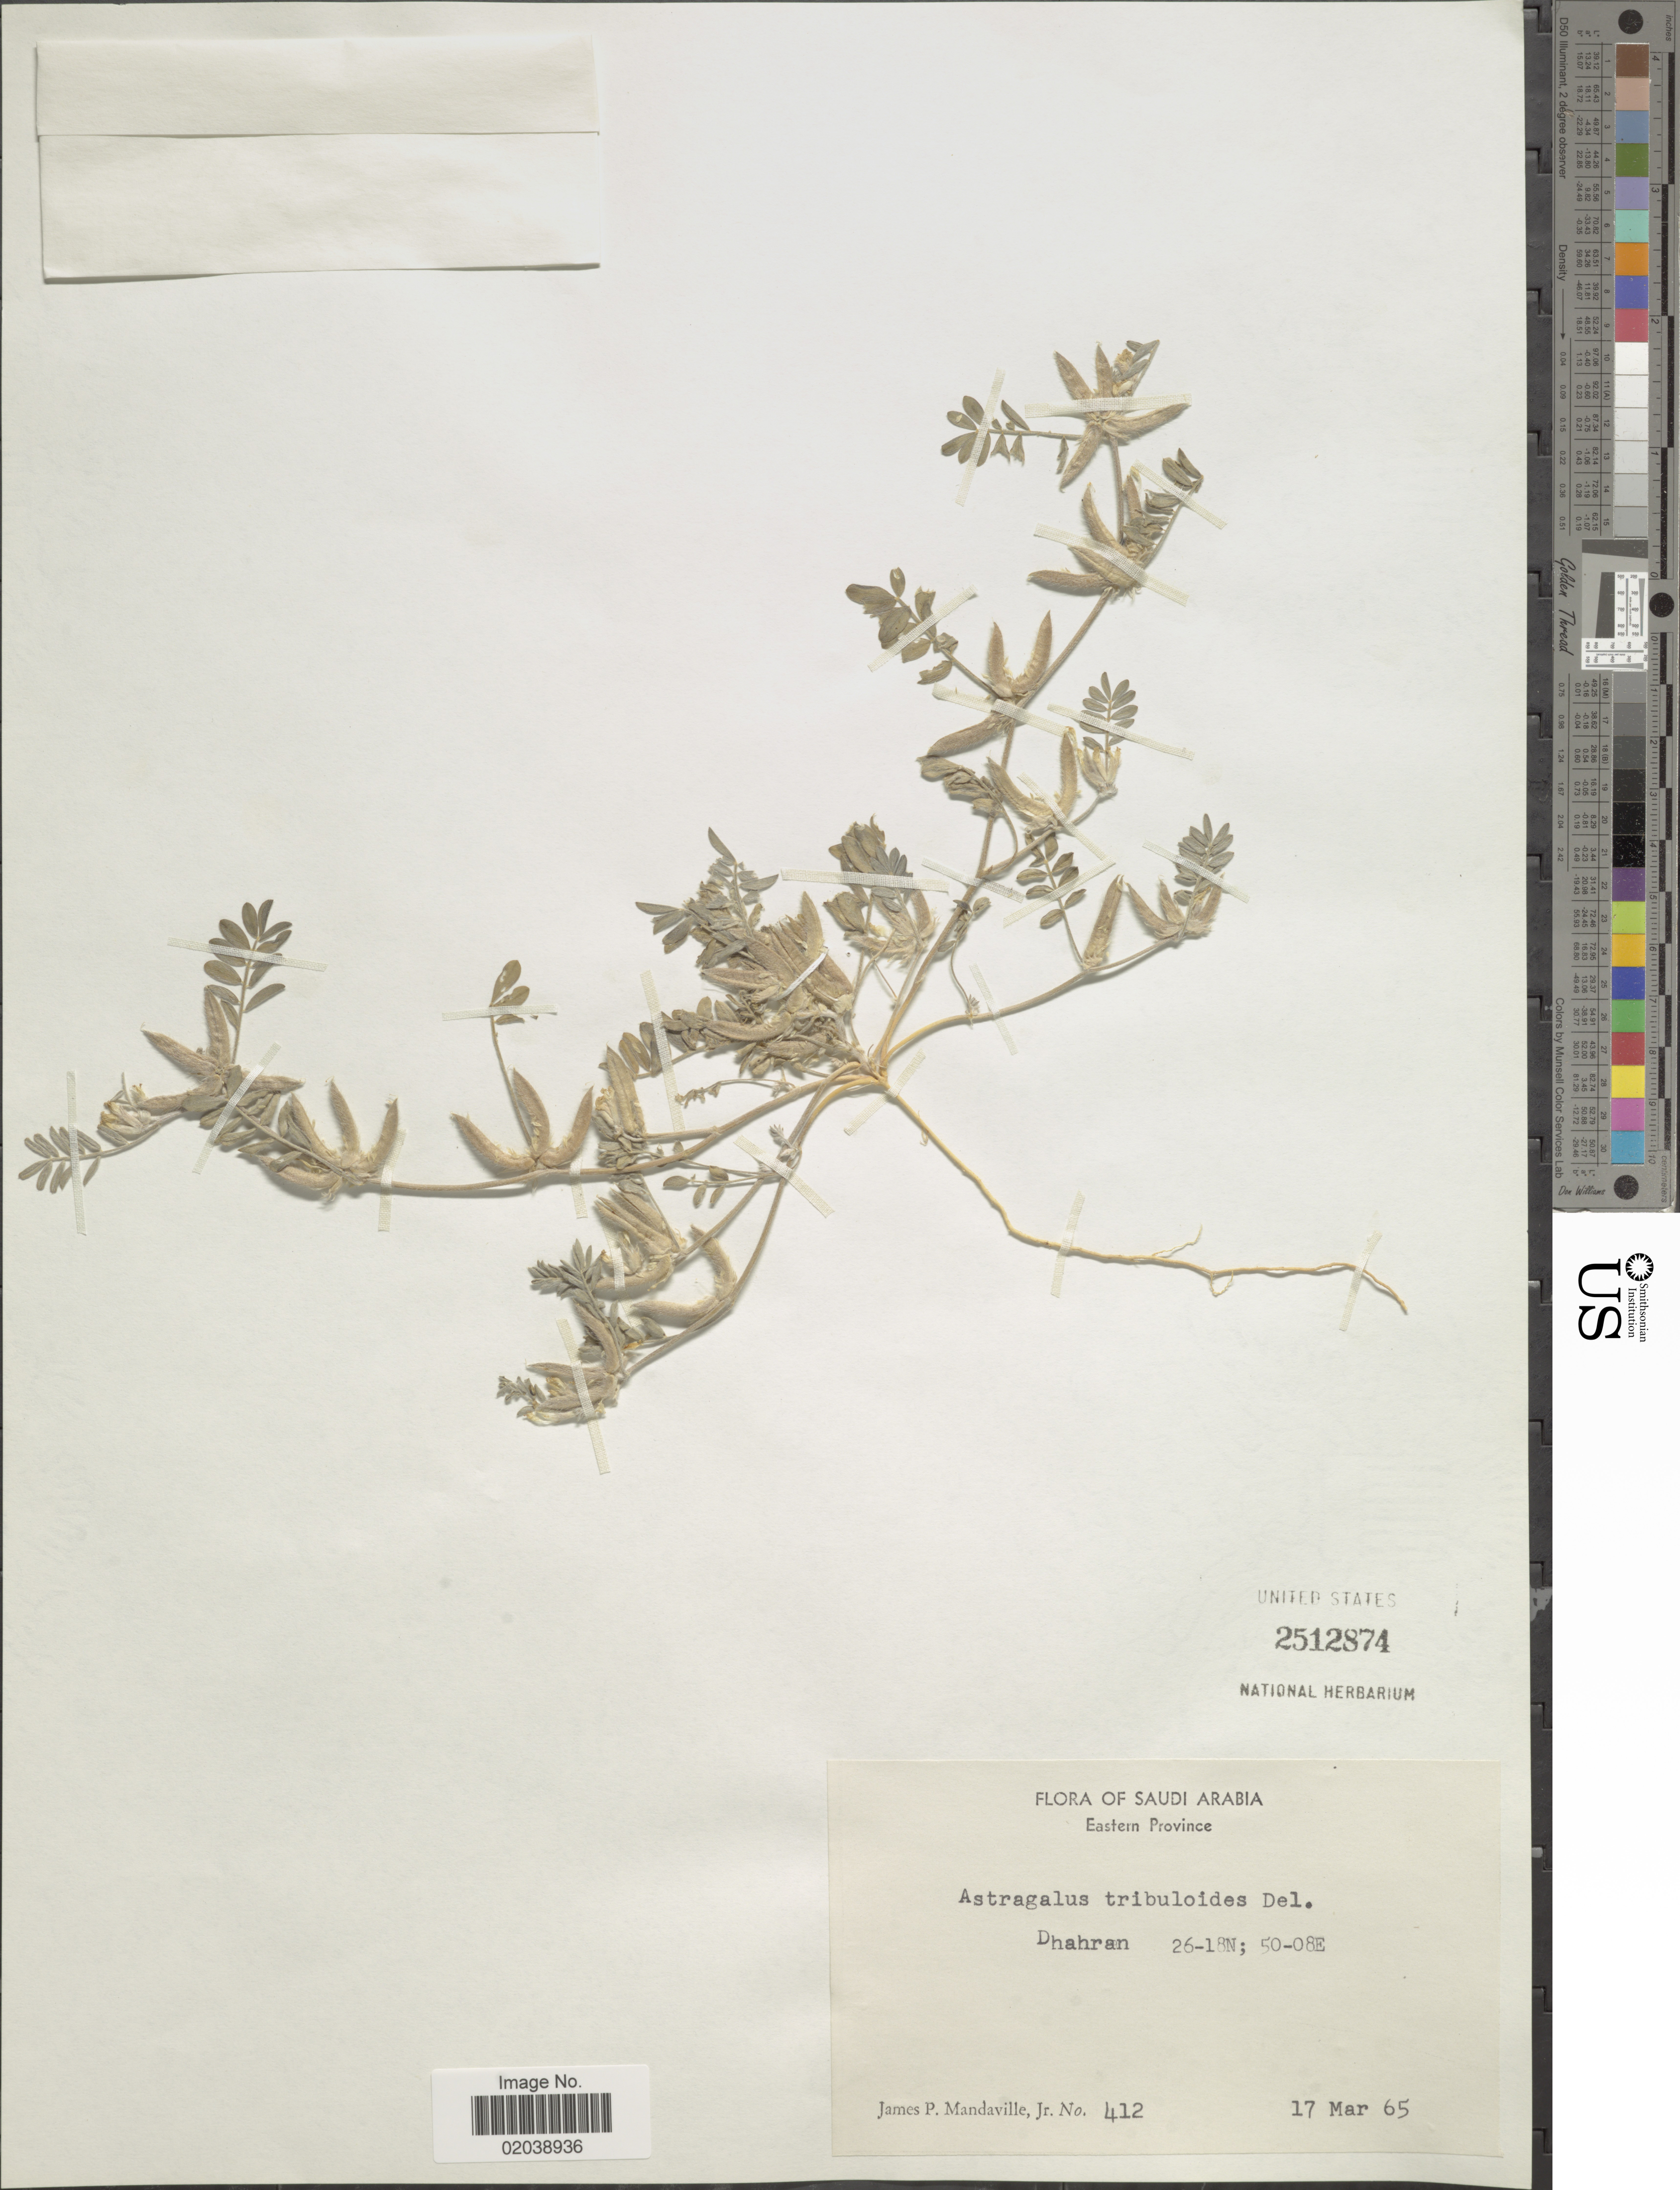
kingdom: Plantae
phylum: Tracheophyta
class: Magnoliopsida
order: Fabales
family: Fabaceae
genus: Astragalus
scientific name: Astragalus tribuloides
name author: Delile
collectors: J. Mandaville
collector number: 412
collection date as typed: Transcribed d/m/y: 17/3/65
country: Saudi Arabia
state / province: Ash Sharqiyah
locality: Saudi Arabia, Eastern Province, Dhahran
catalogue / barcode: US 2512874